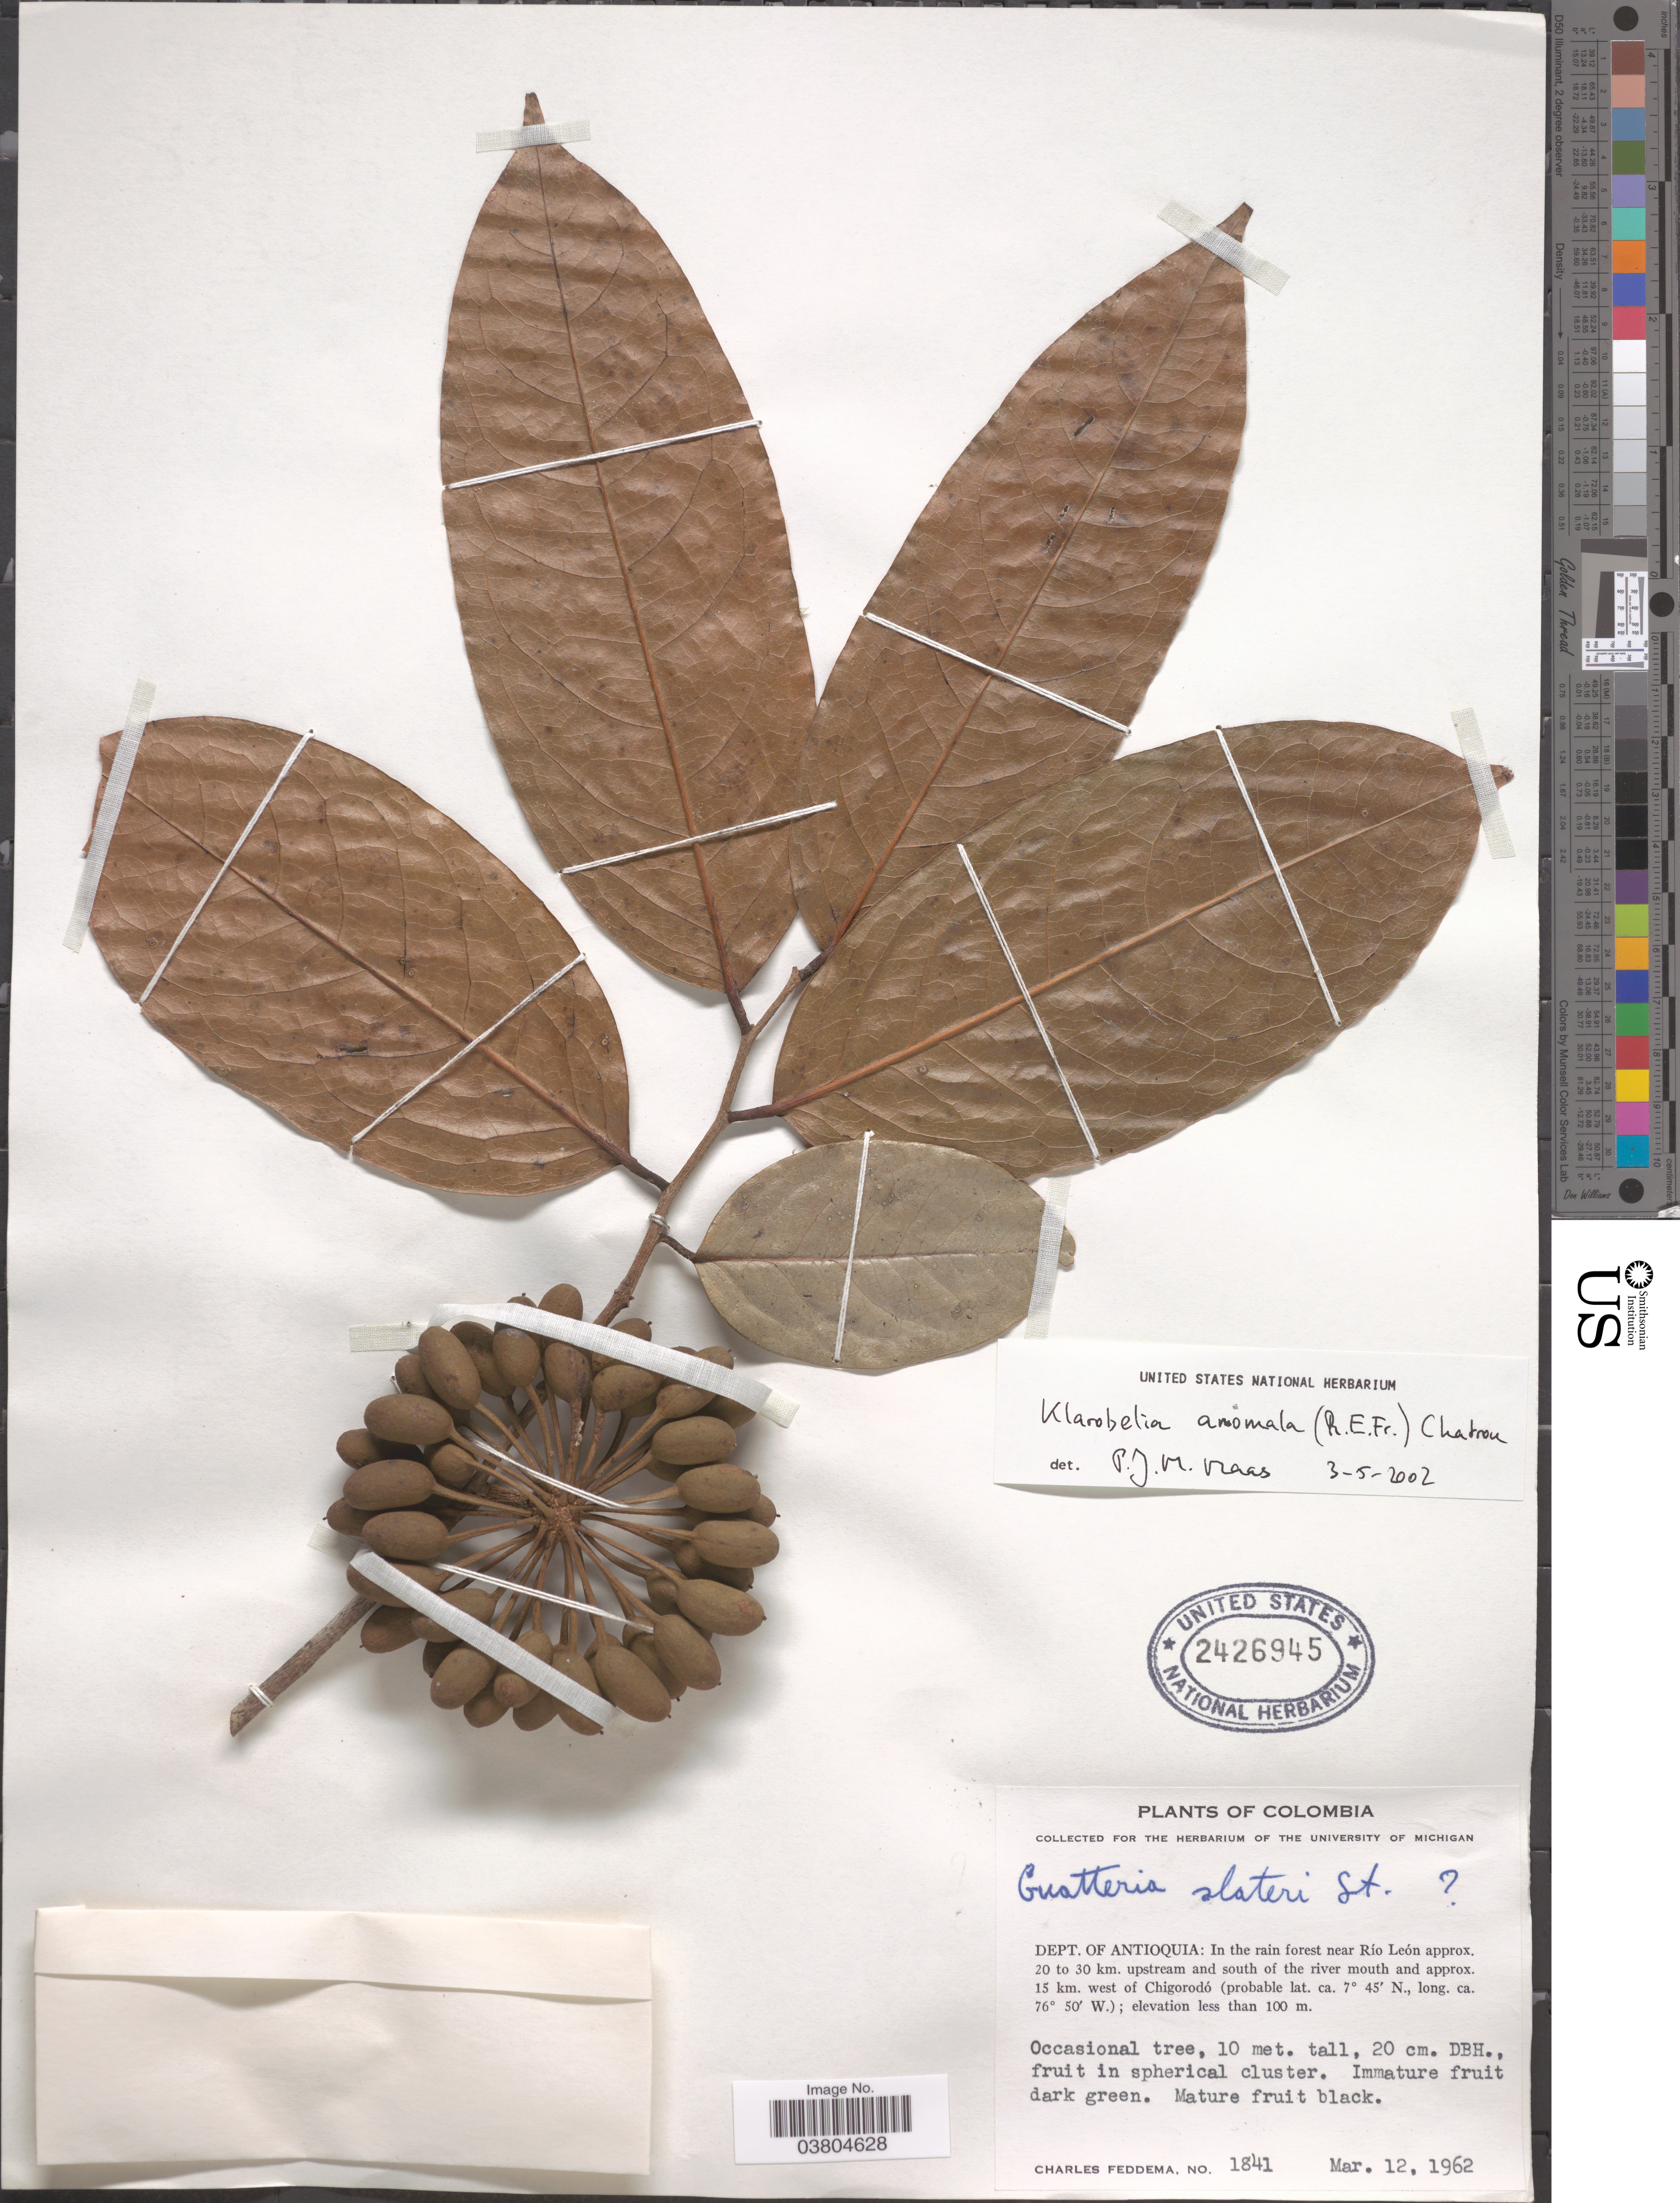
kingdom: Plantae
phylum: Tracheophyta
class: Magnoliopsida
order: Magnoliales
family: Annonaceae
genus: Klarobelia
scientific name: Klarobelia anomala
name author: (R.E. Fr.) Chatrou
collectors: C. Feddema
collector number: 1841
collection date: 1962-03-12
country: Colombia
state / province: Antioquia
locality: Dept. of Antioquia: In the rain forest near Río León approx. 20 to 30 km. upstream and south of the river mouth and approx. 15 km. west of Chigorodó.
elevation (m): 100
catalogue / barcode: US 2426945